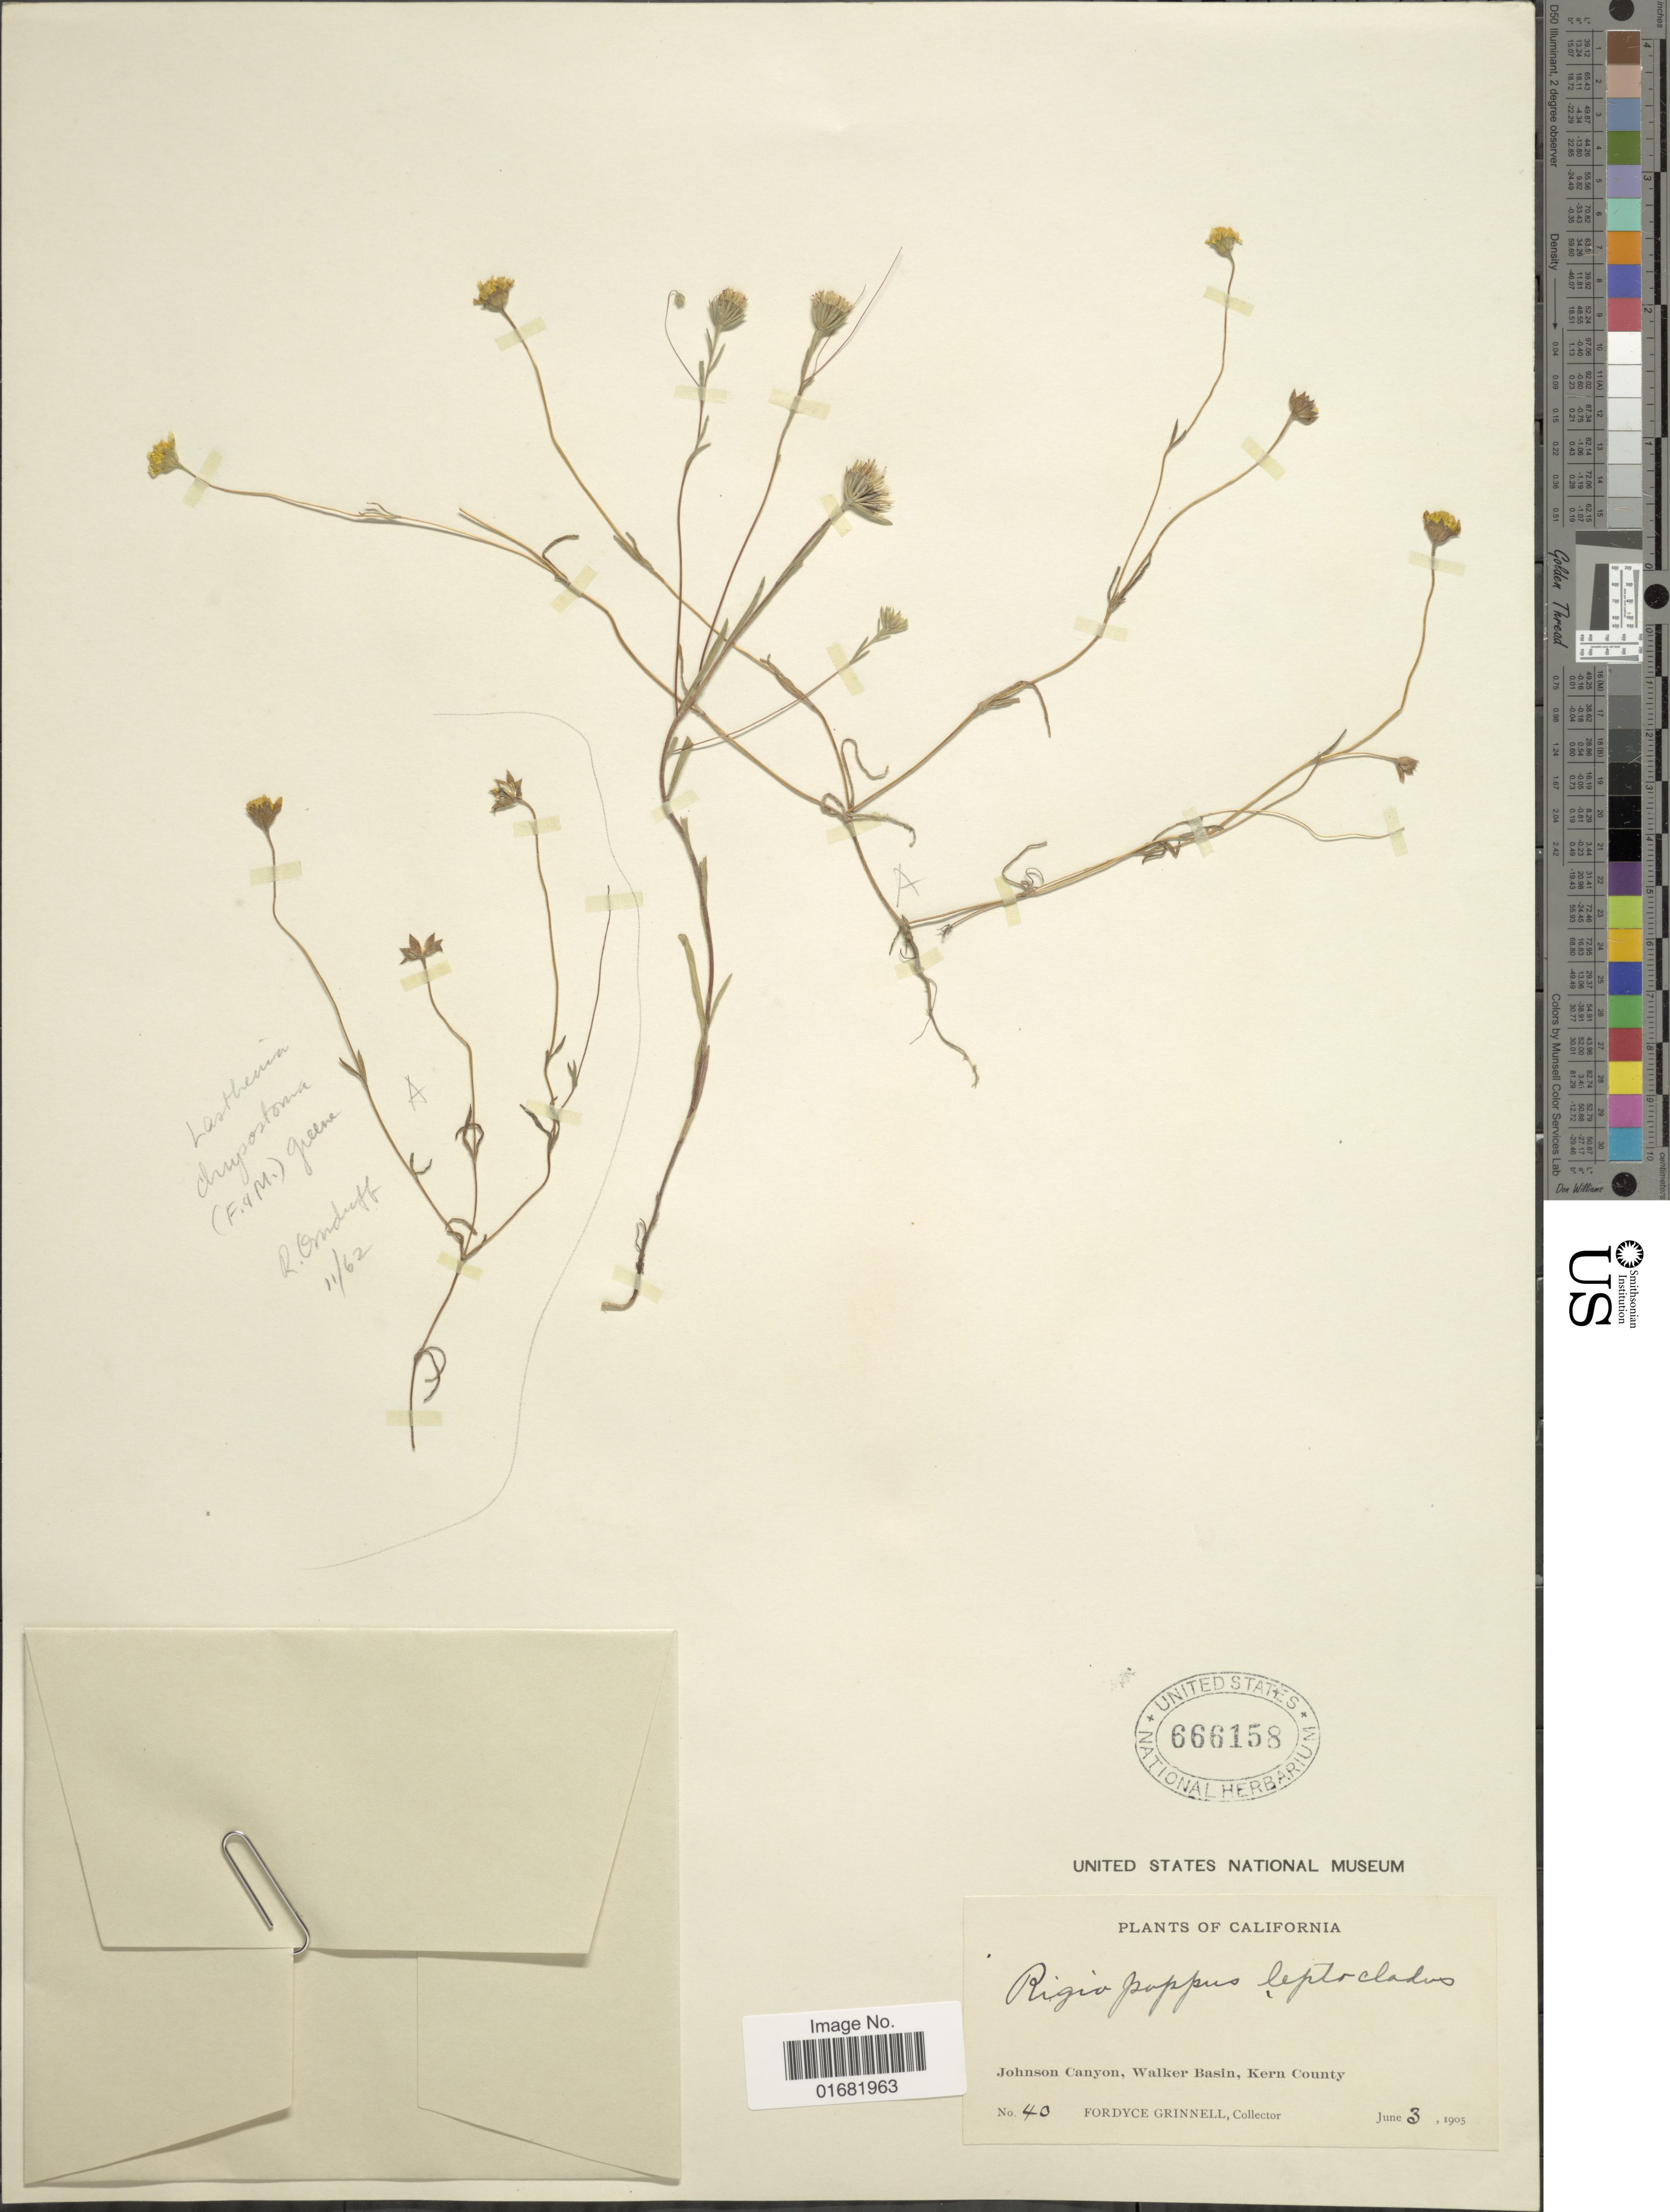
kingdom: Plantae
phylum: Tracheophyta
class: Magnoliopsida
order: Asterales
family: Asteraceae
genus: Rigiopappus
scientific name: Rigiopappus leptocladus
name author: A. Gray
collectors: F. Grinnell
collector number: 40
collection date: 1905-06-03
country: United States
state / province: California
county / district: Kern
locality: Johnson Canyon, Walker Basin, Kern County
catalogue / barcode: US 666158